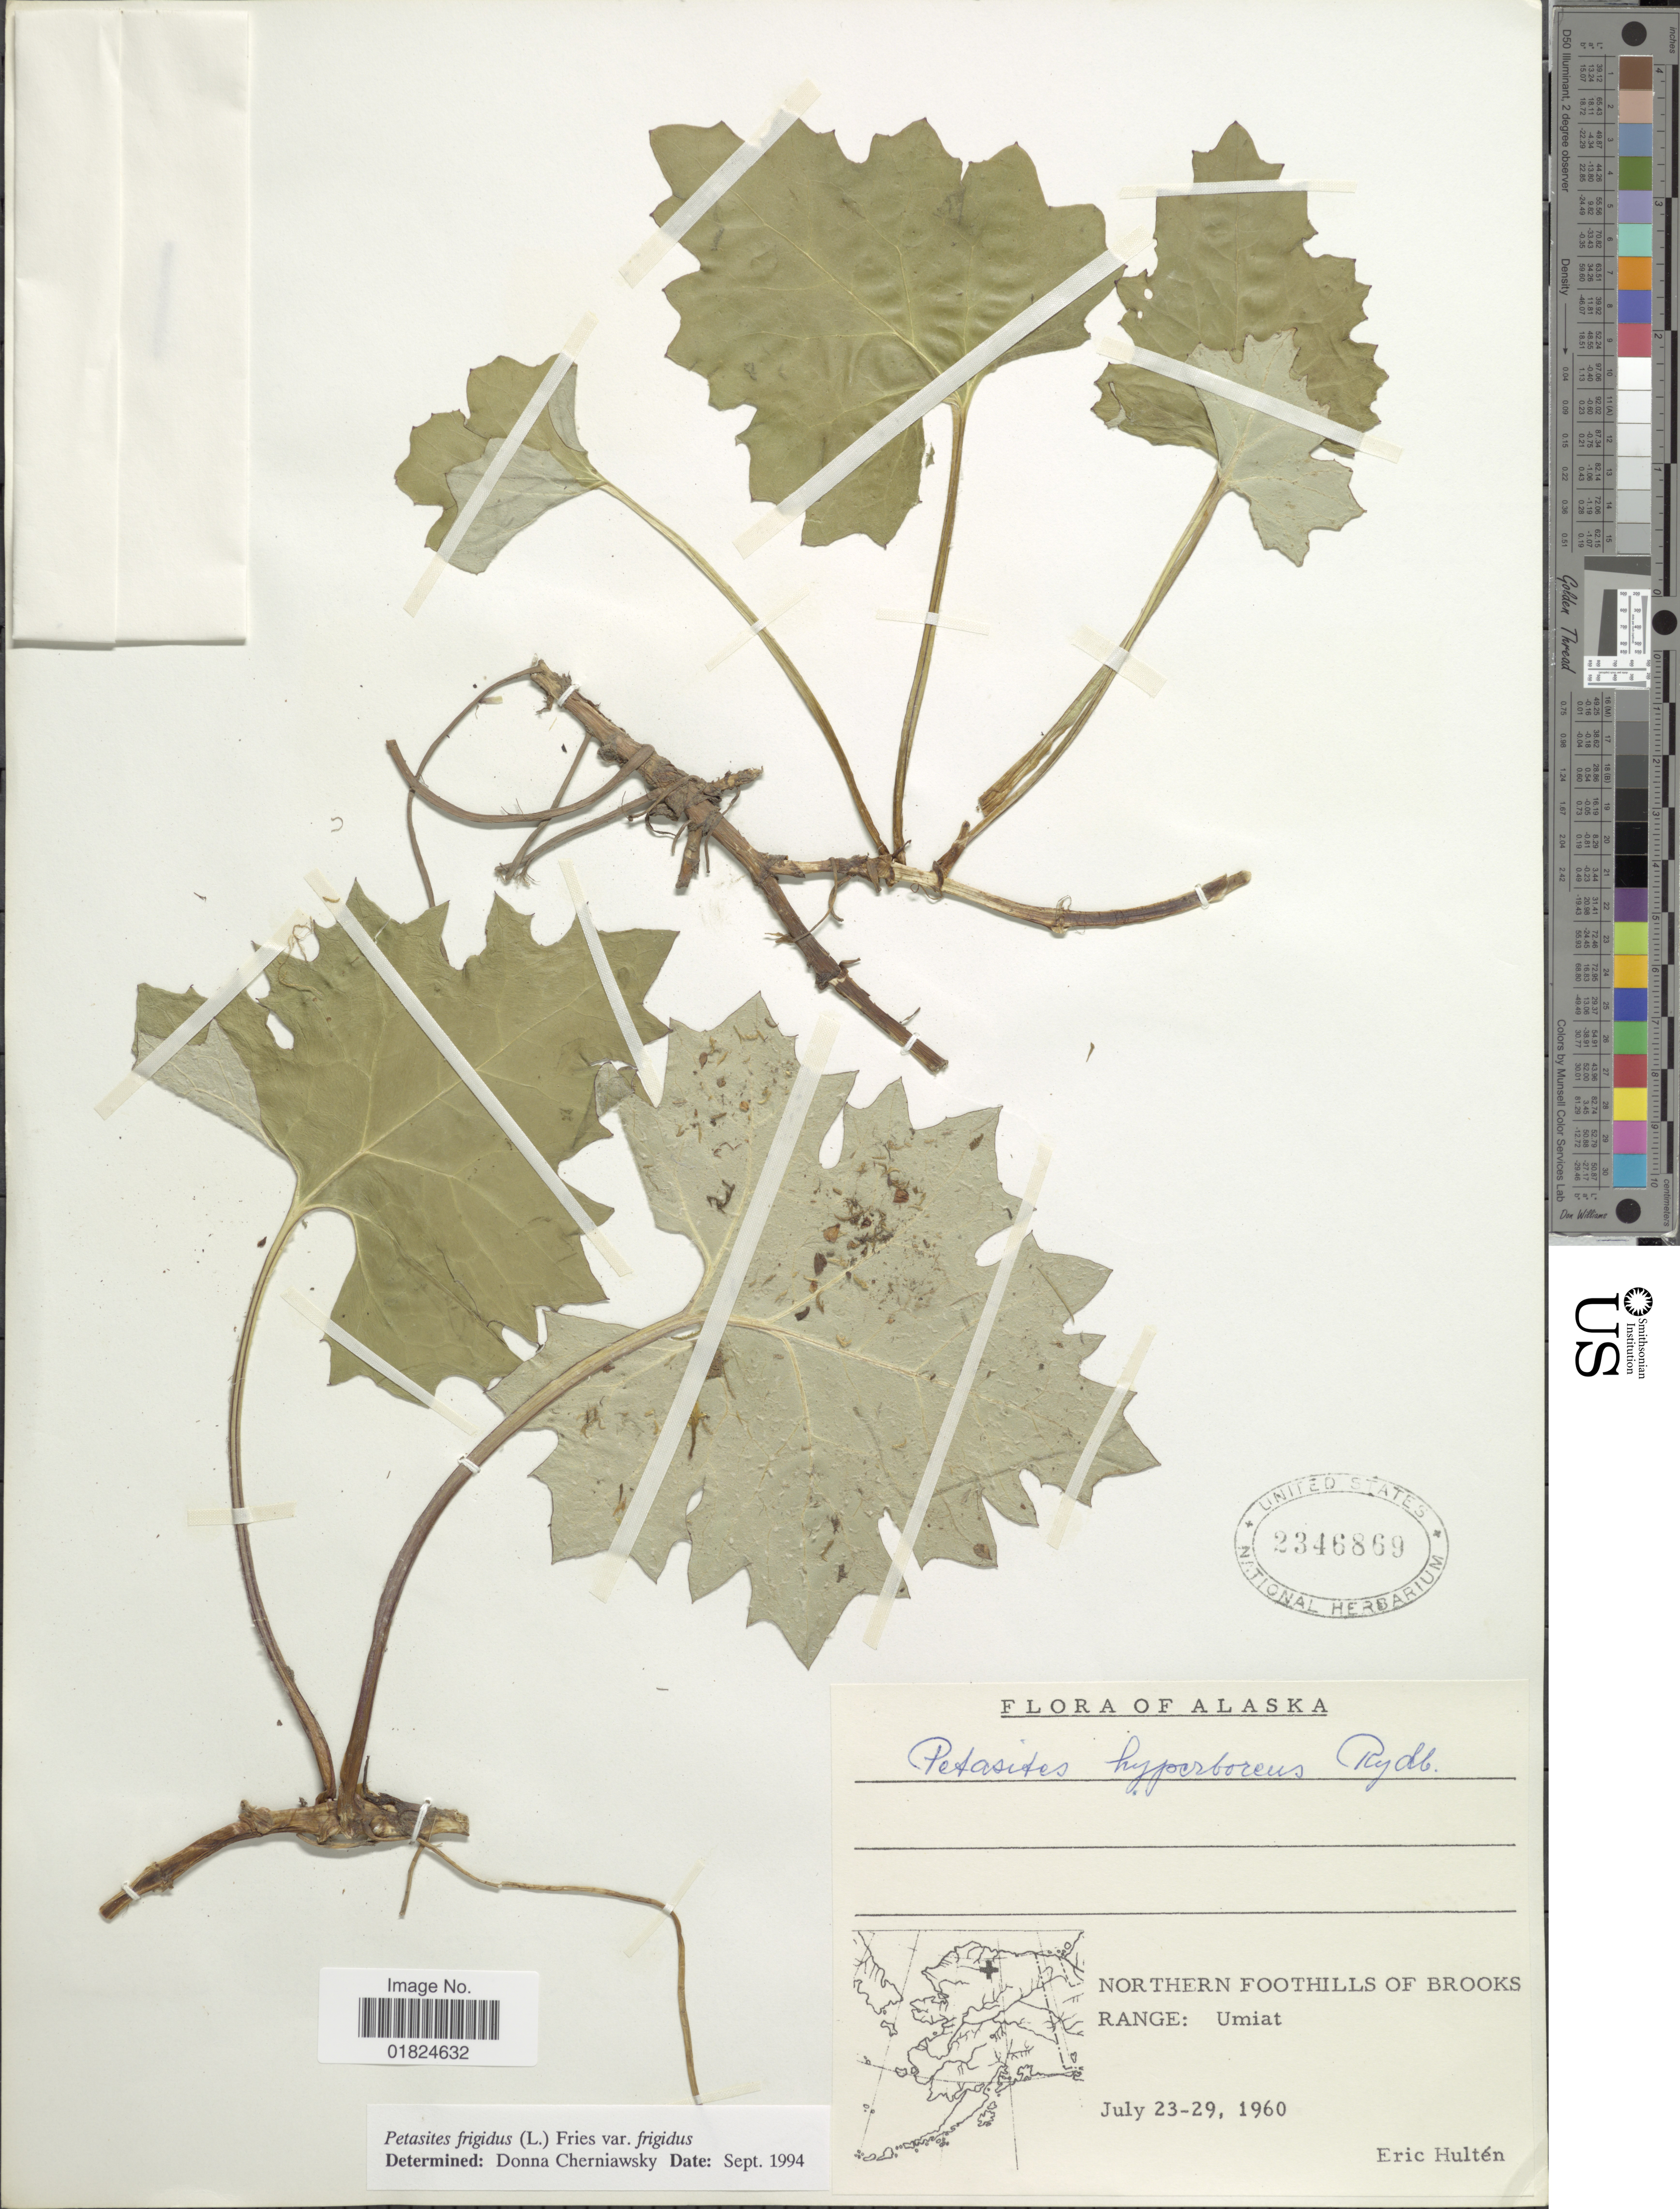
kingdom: Plantae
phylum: Tracheophyta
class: Magnoliopsida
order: Asterales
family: Asteraceae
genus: Petasites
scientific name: Petasites frigidus var. frigidus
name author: (L.) Fr.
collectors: E. G. Hultén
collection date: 1960-07-23/1960-07-29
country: United States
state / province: Alaska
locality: Northern Foothills of Brooks. Range: Umiat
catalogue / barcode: US 2346869